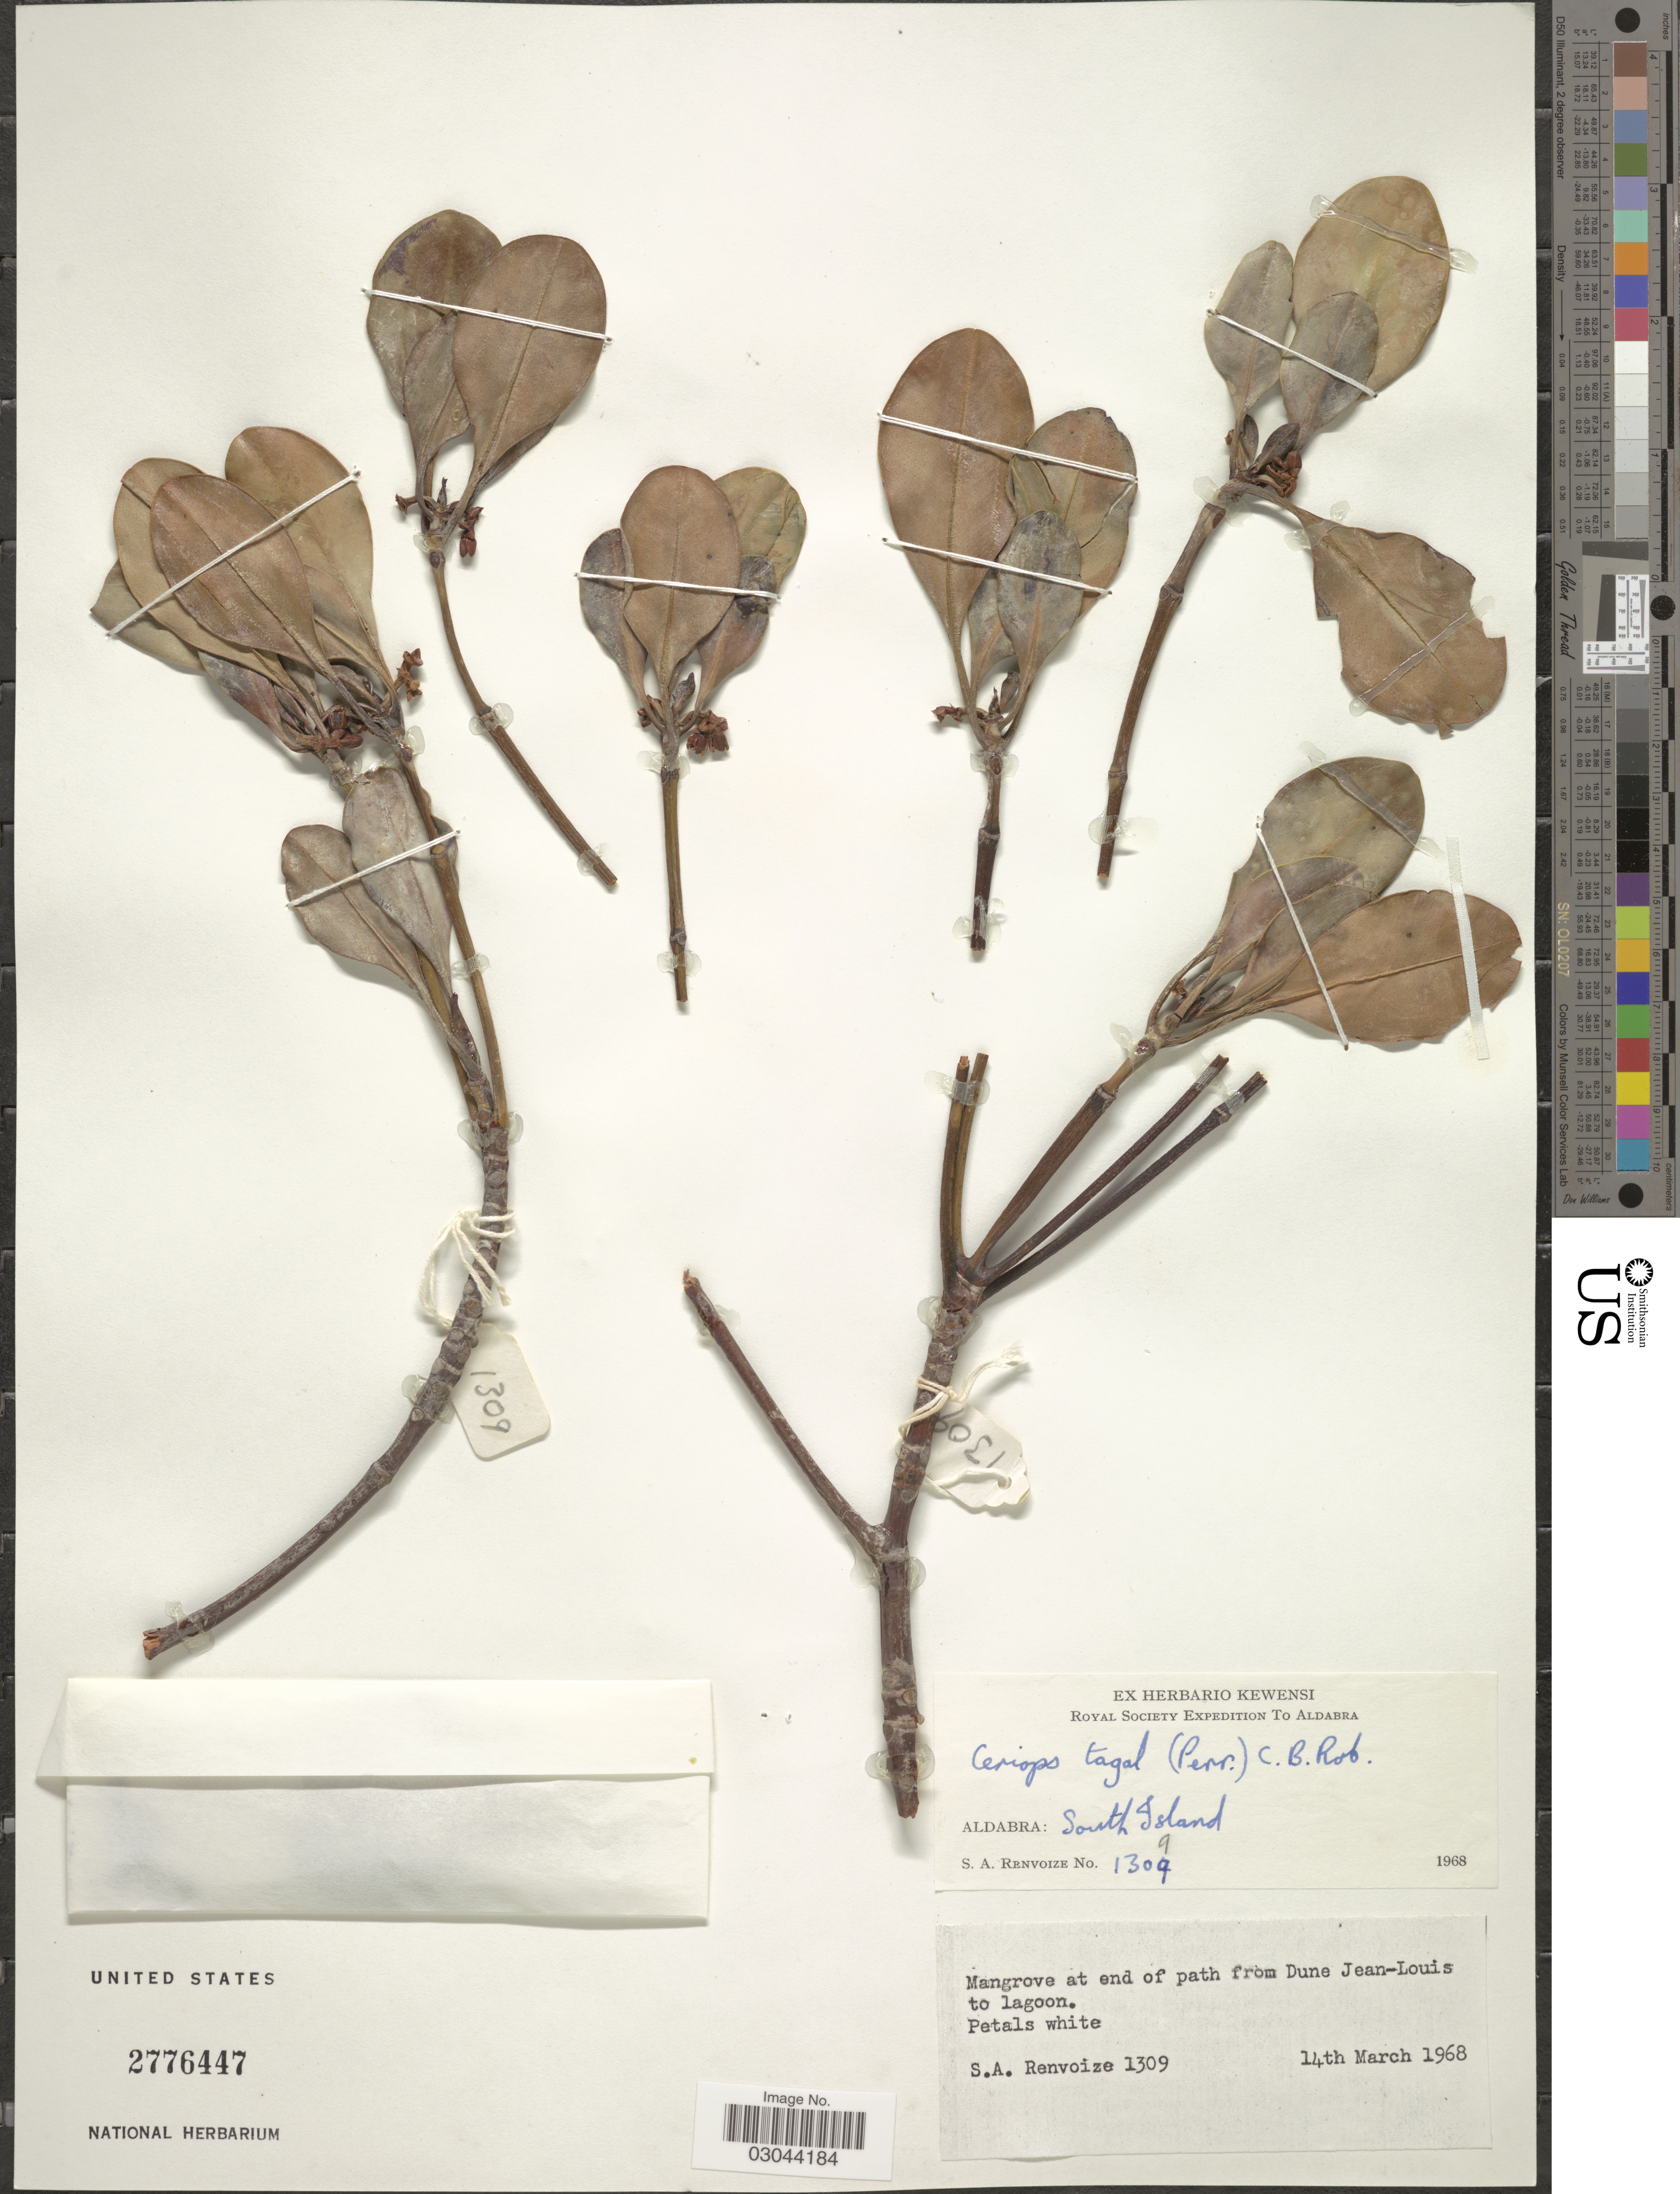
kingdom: Plantae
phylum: Tracheophyta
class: Magnoliopsida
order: Malpighiales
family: Rhizophoraceae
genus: Ceriops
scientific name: Ceriops tagal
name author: (Perr.) C.B. Rob.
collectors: S. A. Renvoize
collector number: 1309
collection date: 1968-03-14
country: Seychelles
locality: Aldabra: South Island. Mangrove at end of path from Dune Jean-Louis to lagoon.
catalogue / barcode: US 2776447